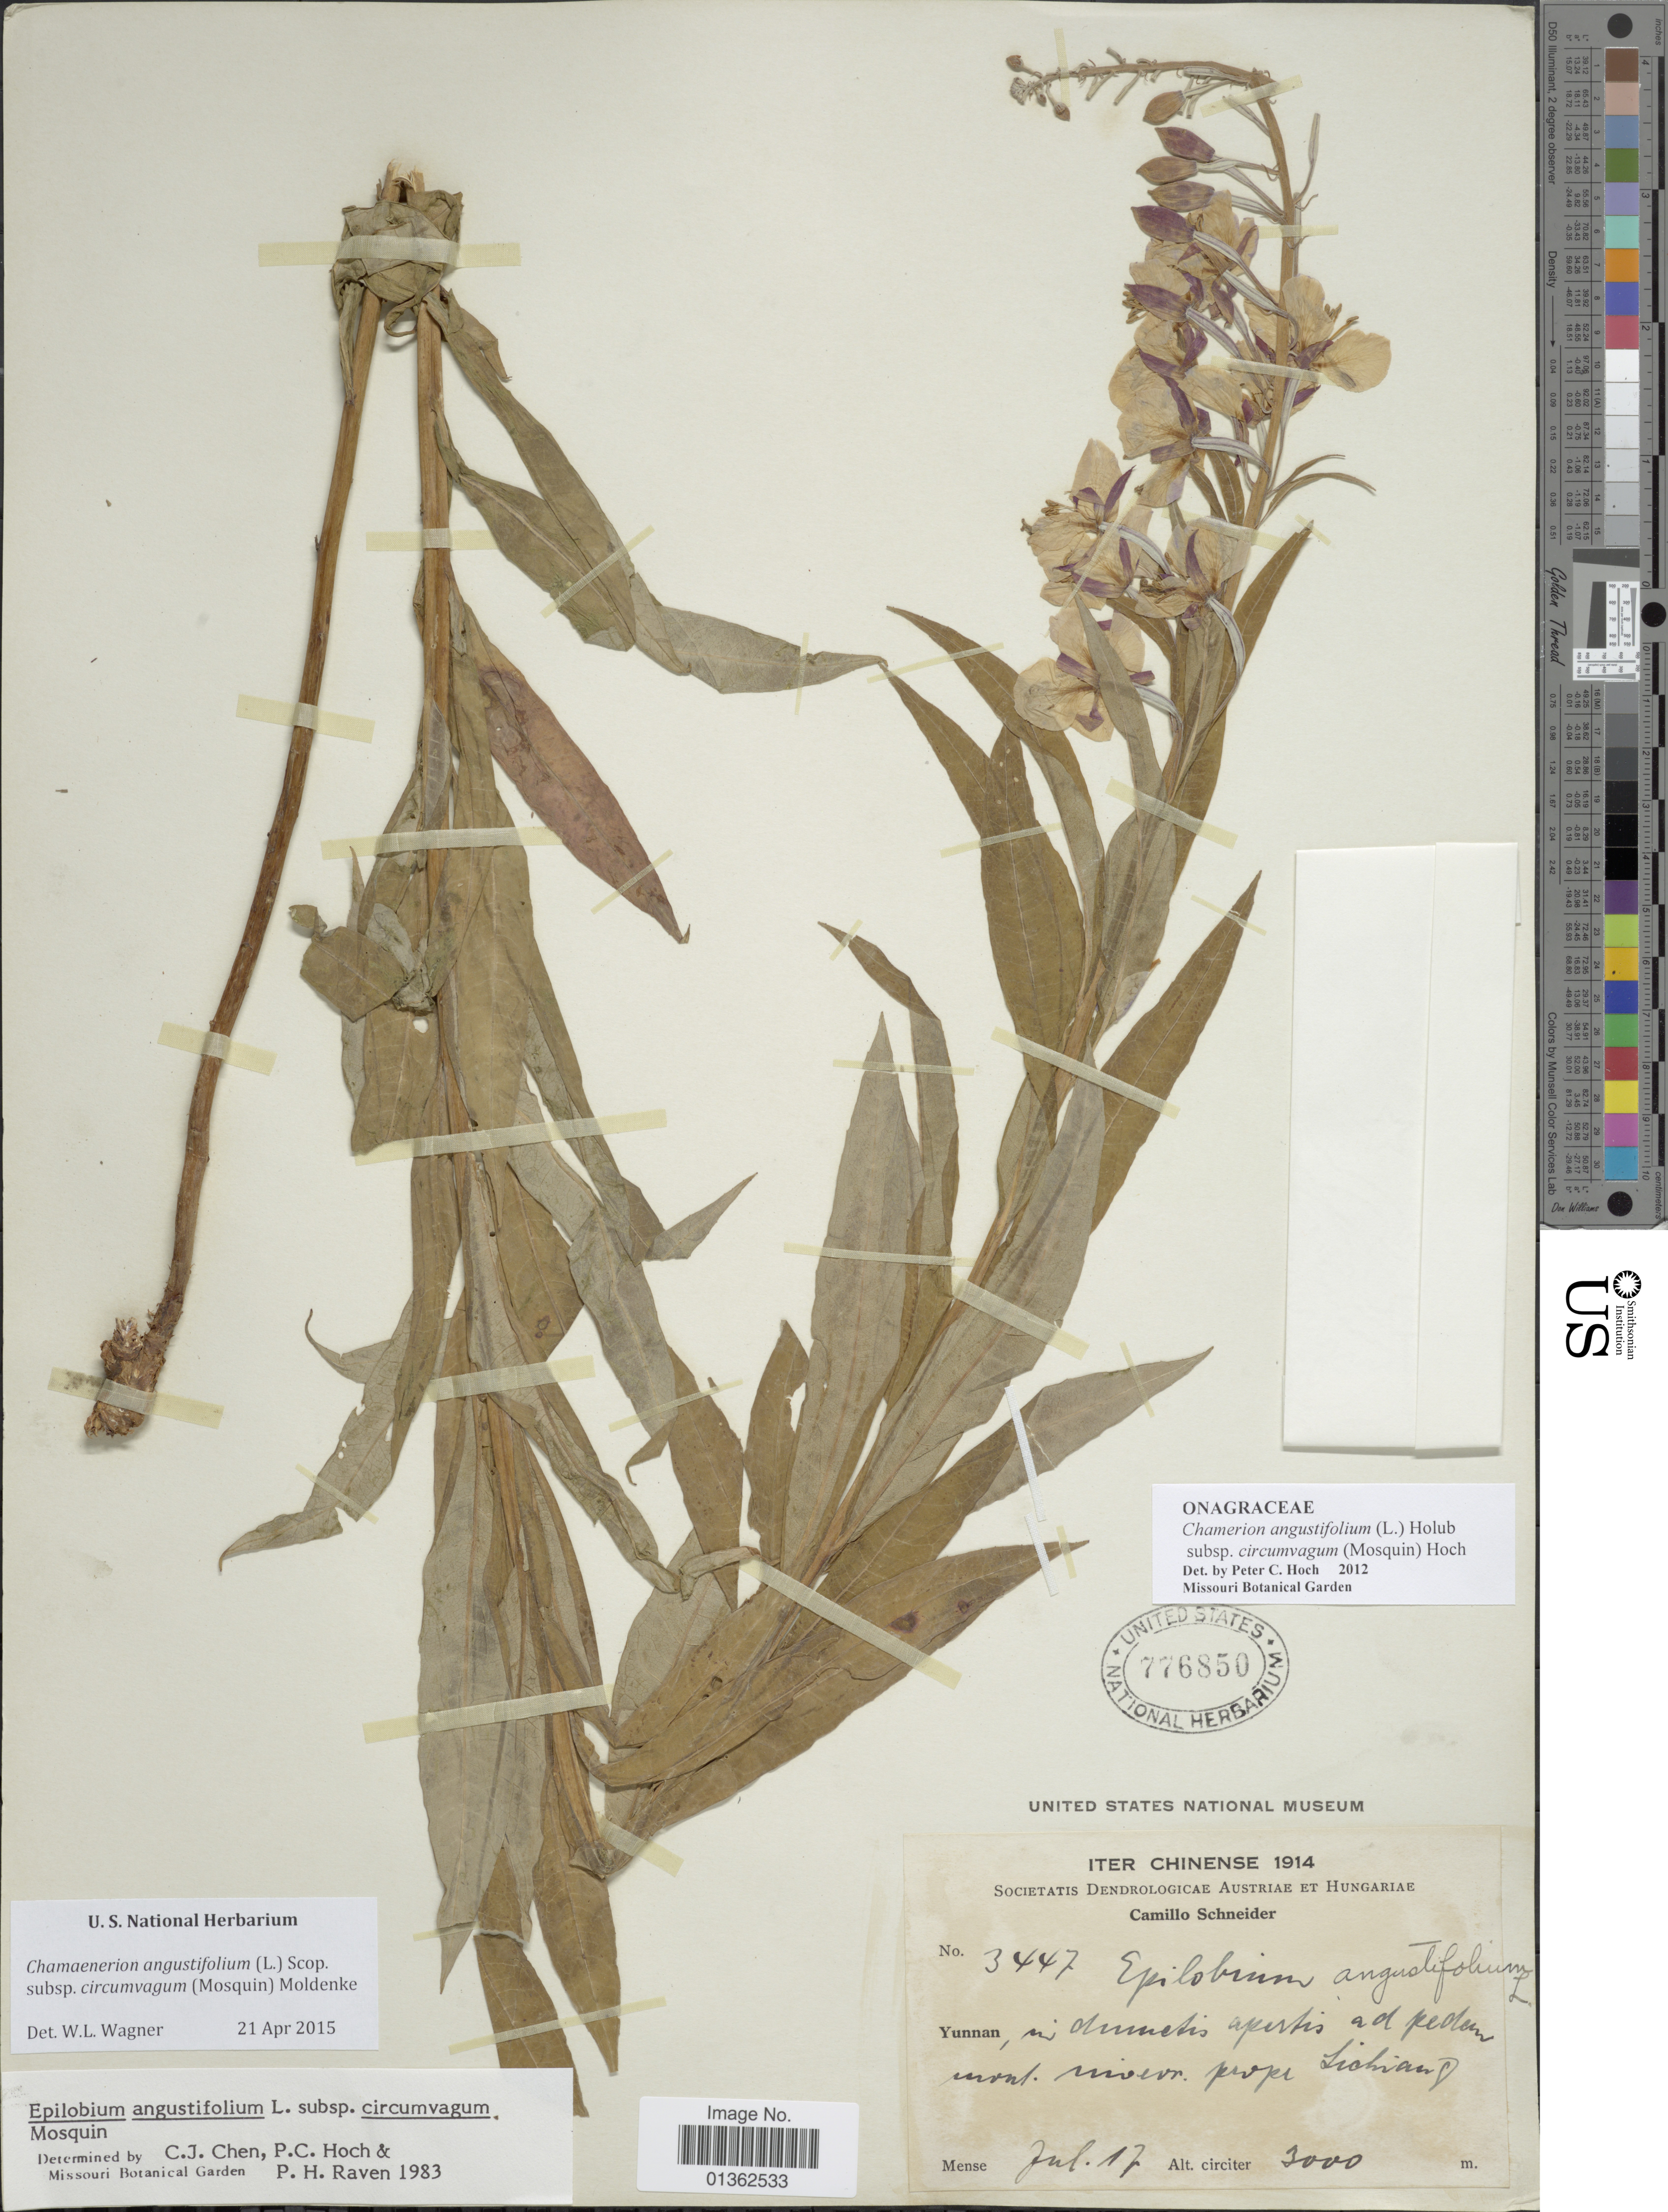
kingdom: Plantae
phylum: Tracheophyta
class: Magnoliopsida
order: Myrtales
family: Onagraceae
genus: Chamaenerion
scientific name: Chamaenerion angustifolium subsp. circumvagum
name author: (Mosquin) Moldenke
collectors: C. K. Schneider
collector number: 3447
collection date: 1914-07-17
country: China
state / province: Yunnan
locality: In dumetis aperti ad pedem mont. nivevr. prope Sichiang. [interpreted]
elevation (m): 3000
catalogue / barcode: US 776850